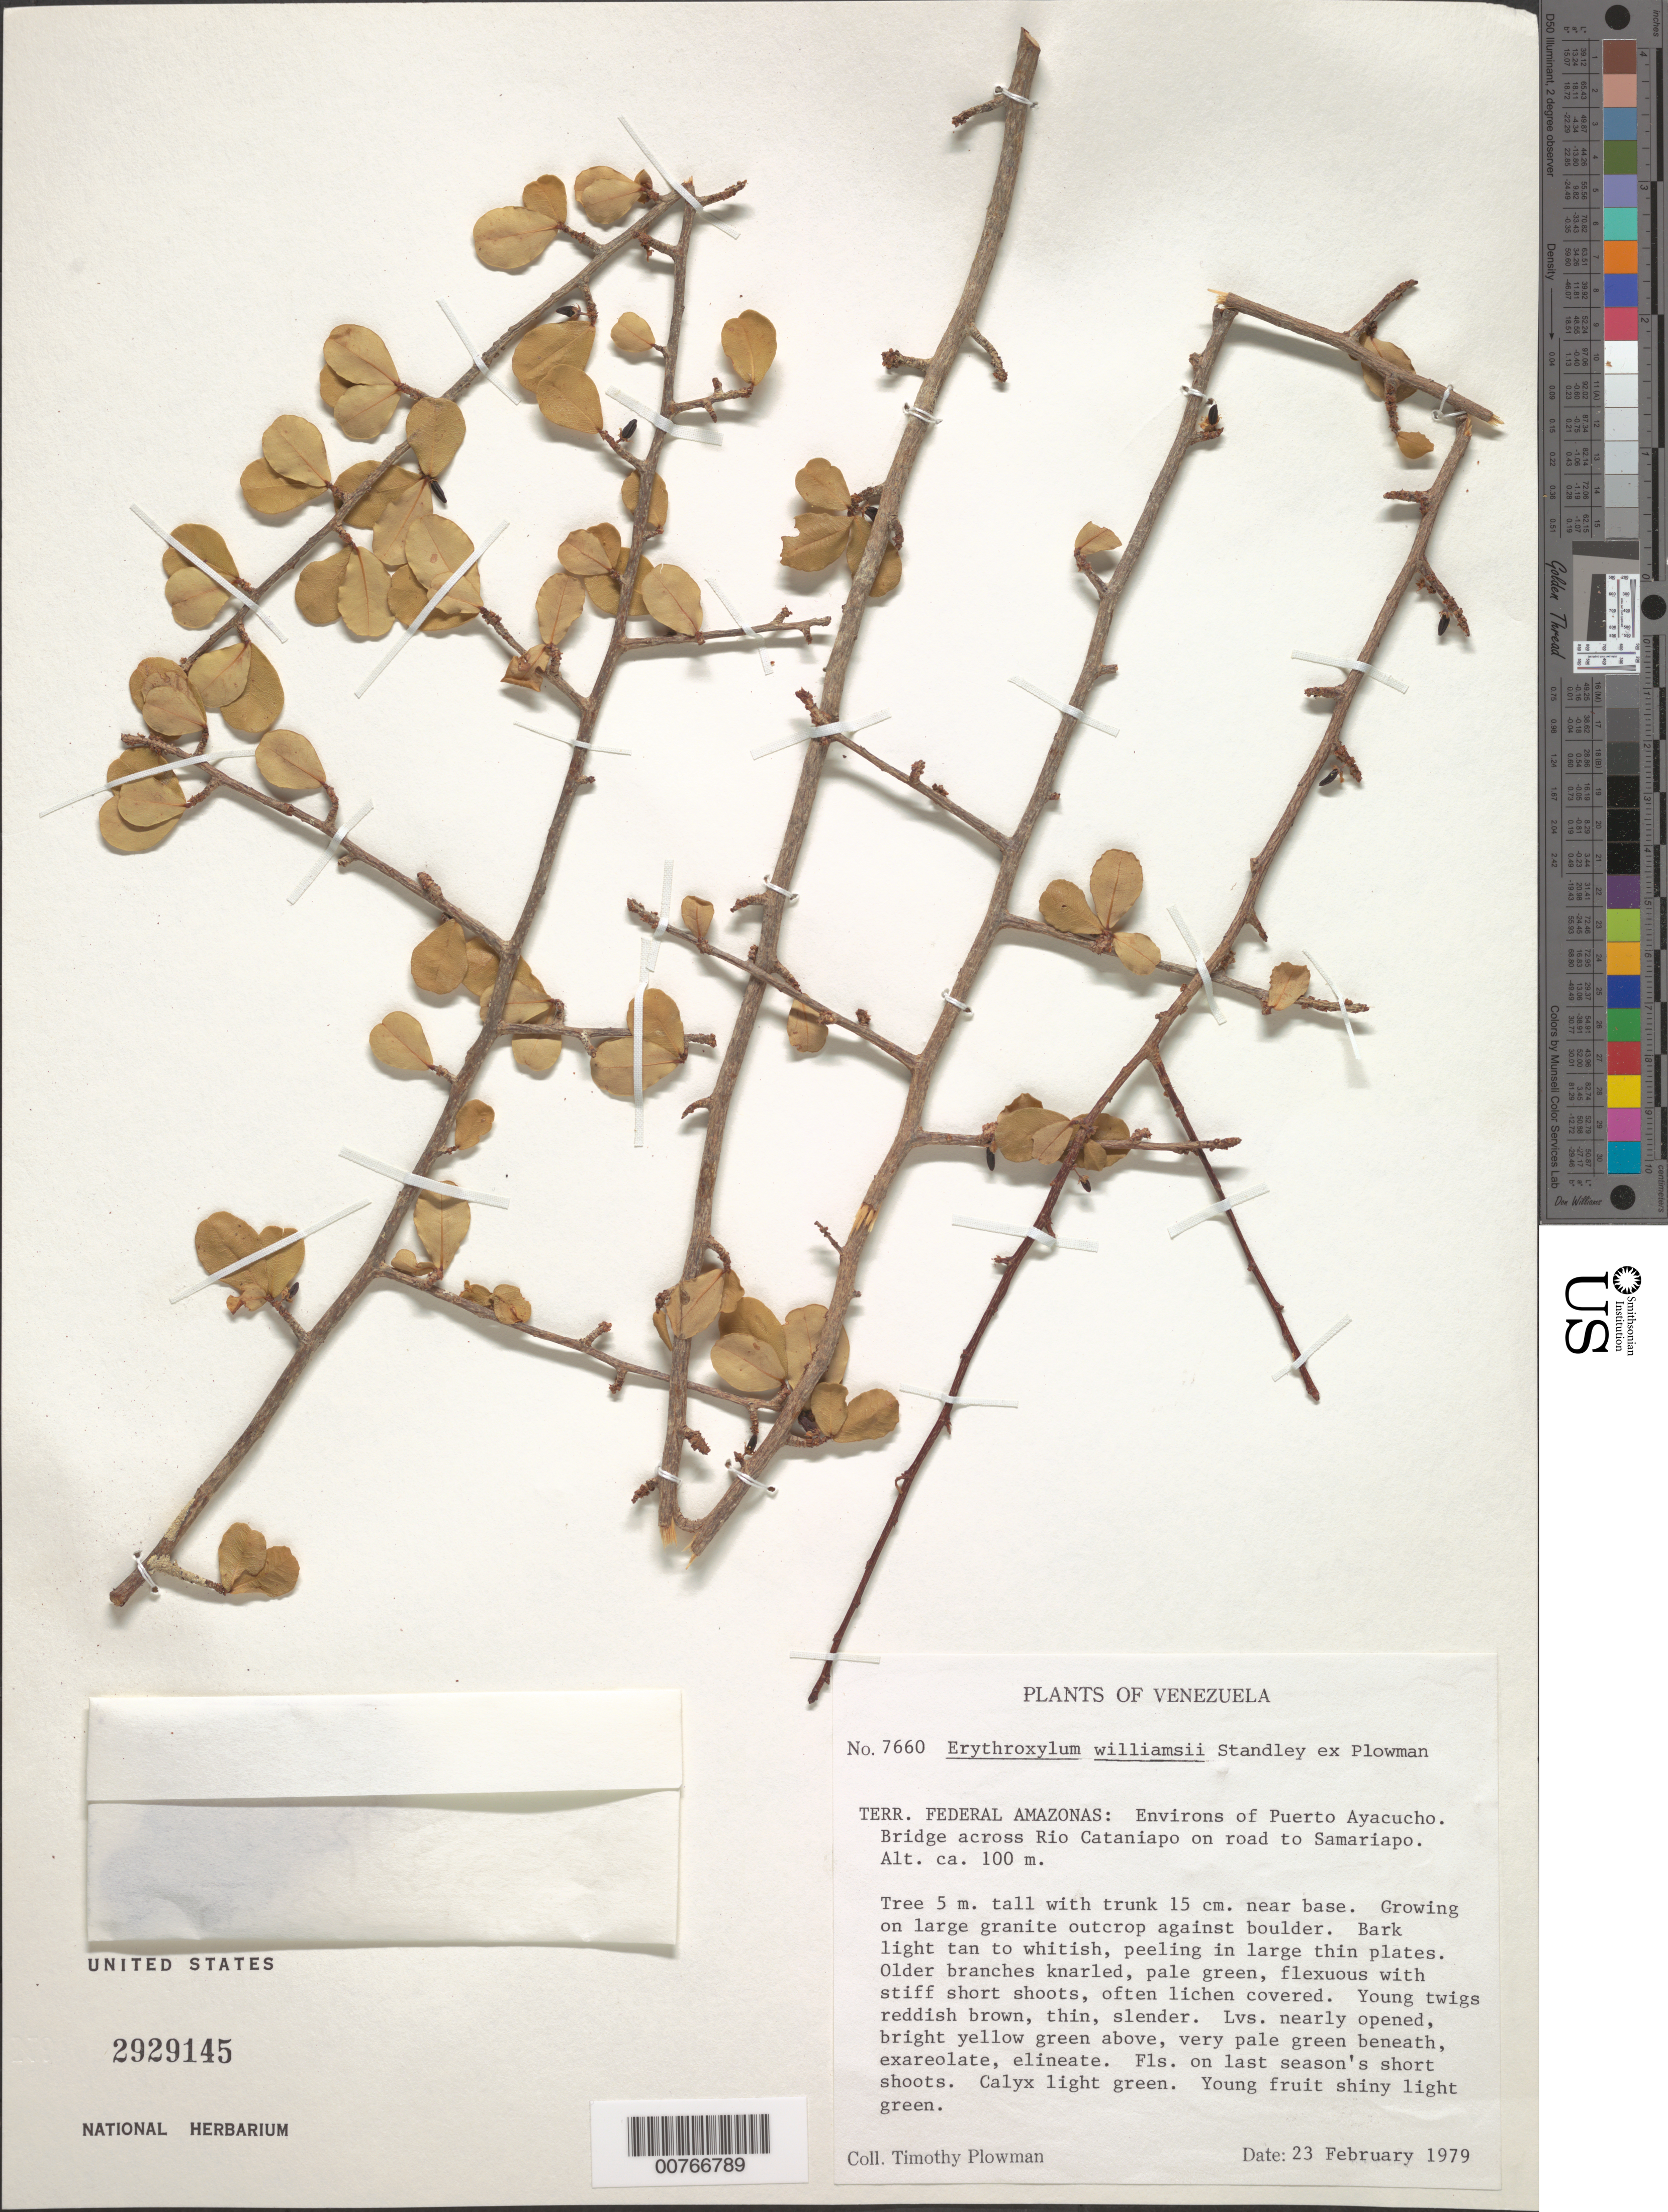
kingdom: Plantae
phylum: Tracheophyta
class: Magnoliopsida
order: Malpighiales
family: Erythroxylaceae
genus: Erythroxylum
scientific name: Erythroxylum williamsii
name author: Standl. ex Plowman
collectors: T. Plowman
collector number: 7660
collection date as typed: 23-Feb-79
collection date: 1979-02-23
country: Venezuela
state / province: Amazonas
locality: Puerto Ayacucho, bridge across Río Cataniapo on road to Samariapo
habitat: Large granite outcrop against boulder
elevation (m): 100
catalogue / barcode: US 2929145